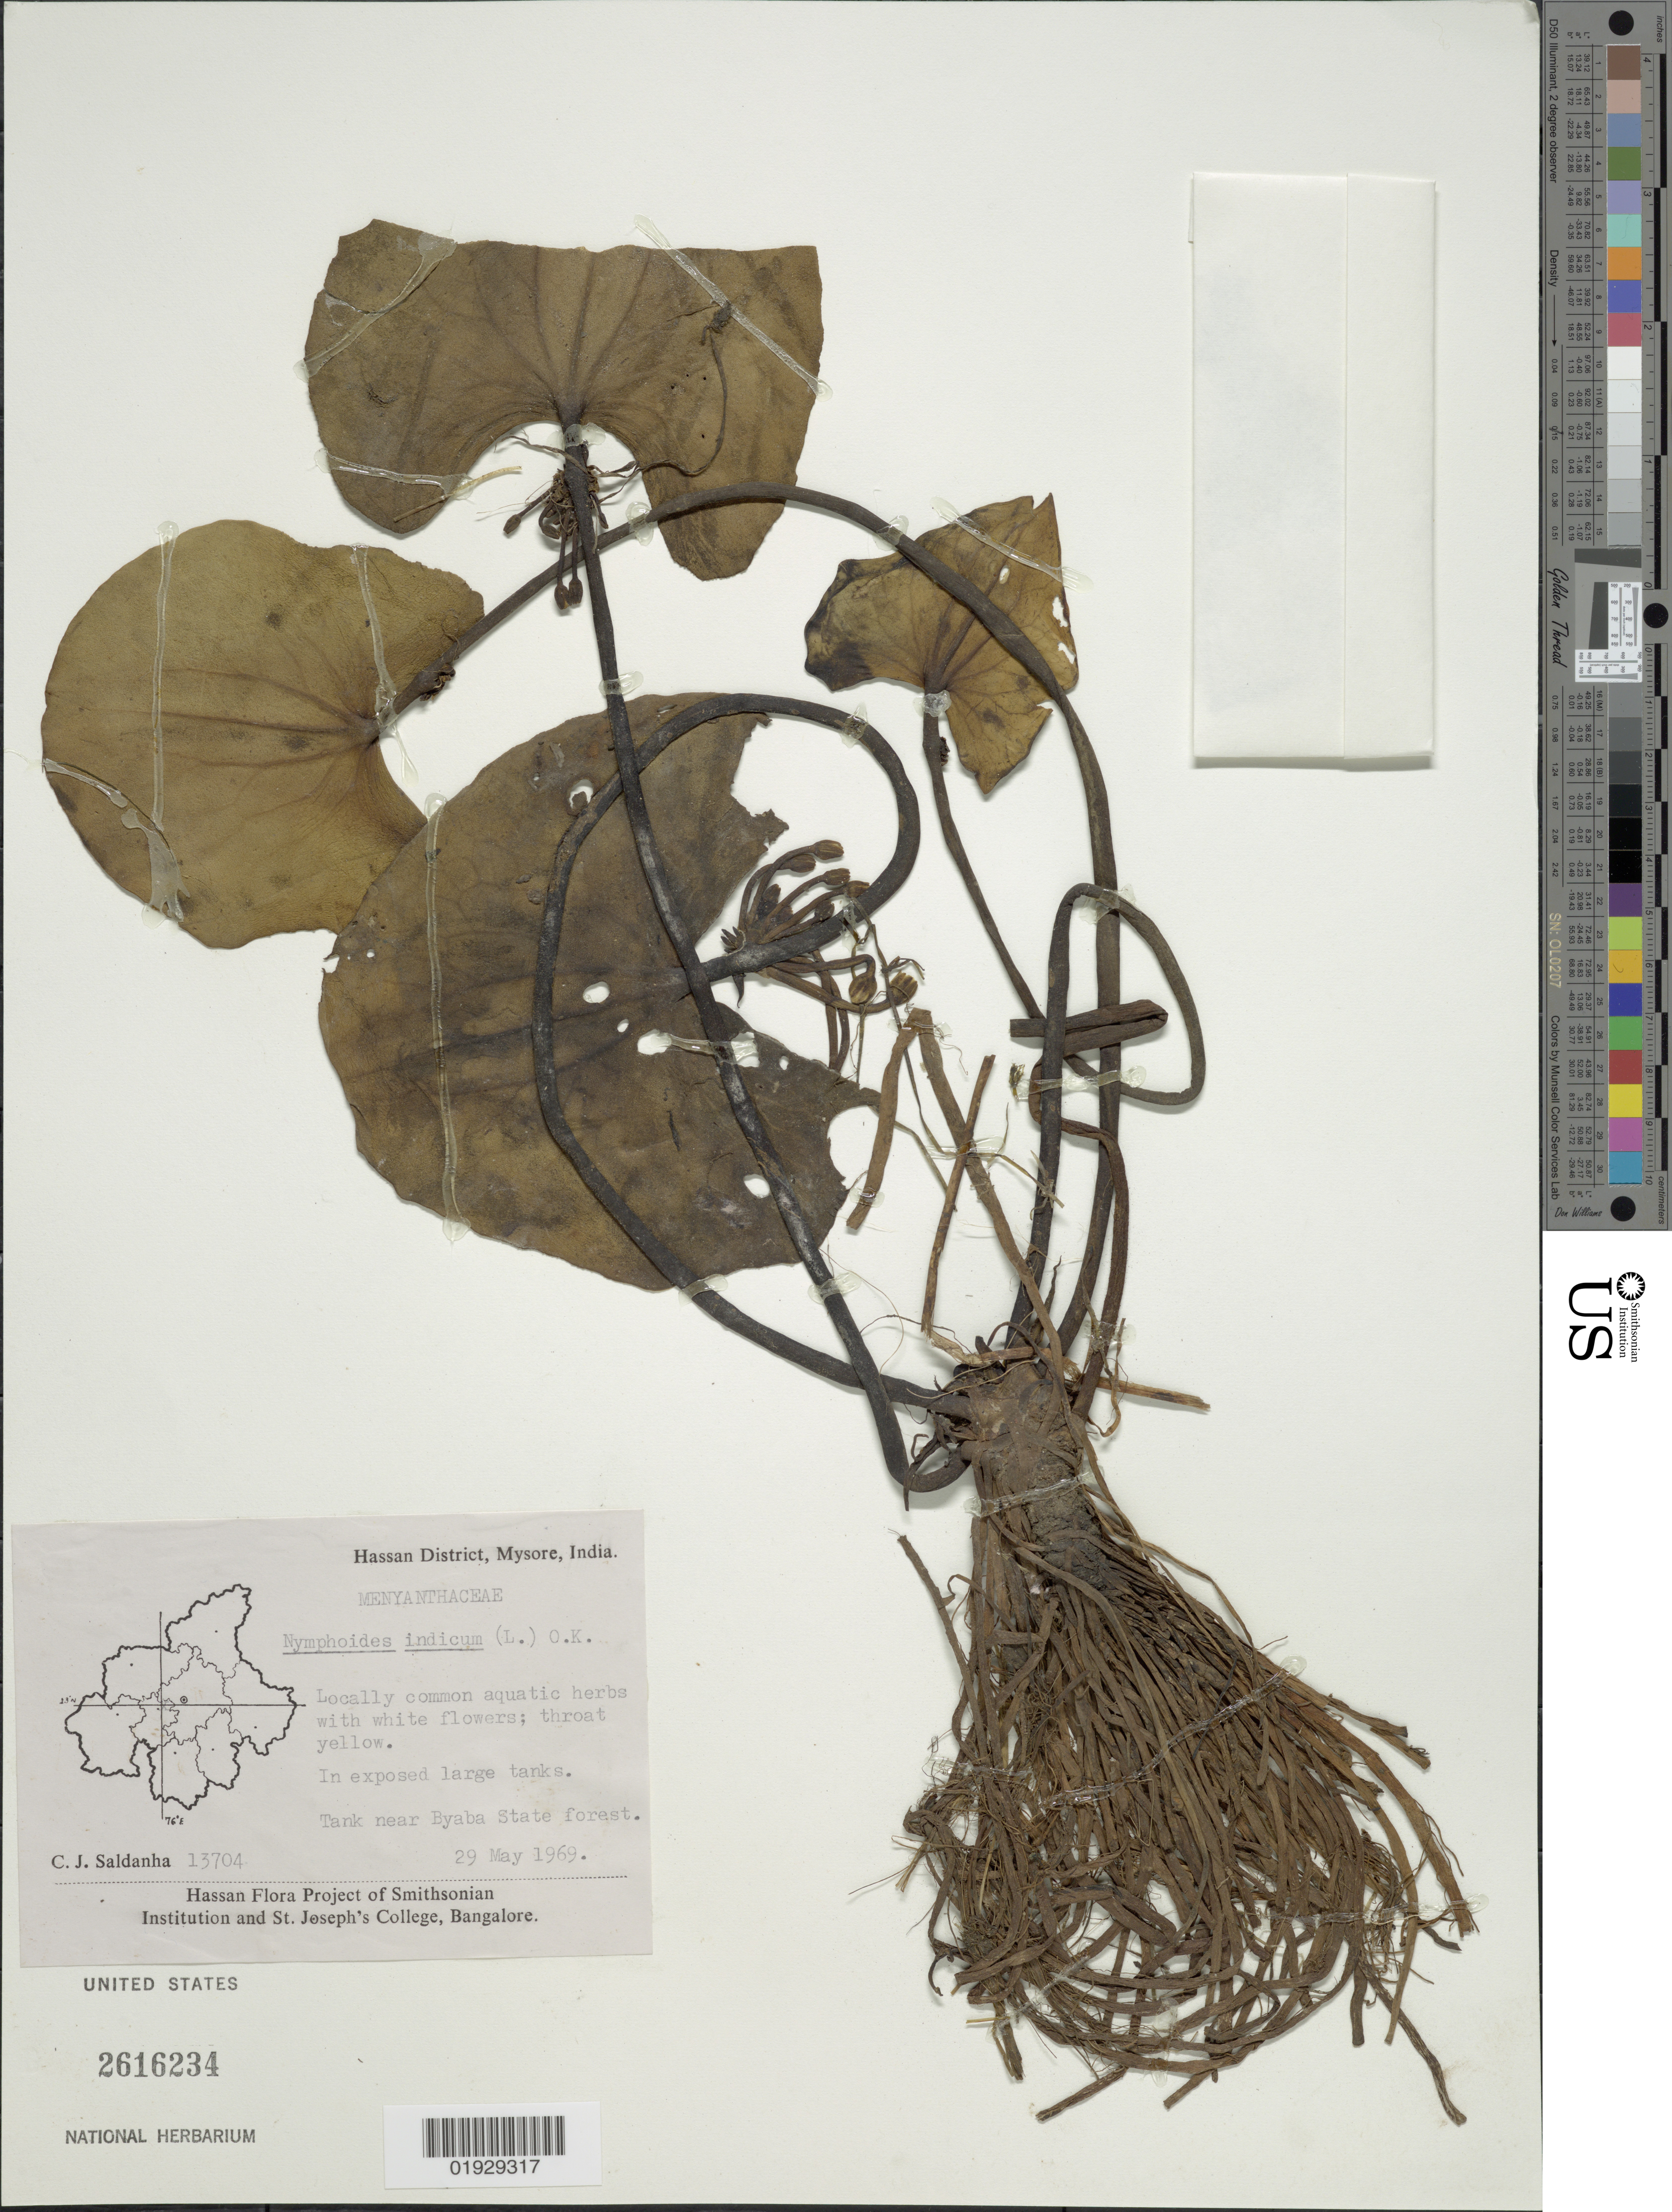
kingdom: Plantae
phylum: Tracheophyta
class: Magnoliopsida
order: Asterales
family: Menyanthaceae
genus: Nymphoides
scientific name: Nymphoides indica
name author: (L.) Kuntze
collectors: C. J. Saldanha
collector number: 13704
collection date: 1969-05-29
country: India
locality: Hassan District, Mysore. Tank near Byaba State forest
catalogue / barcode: US 2616234